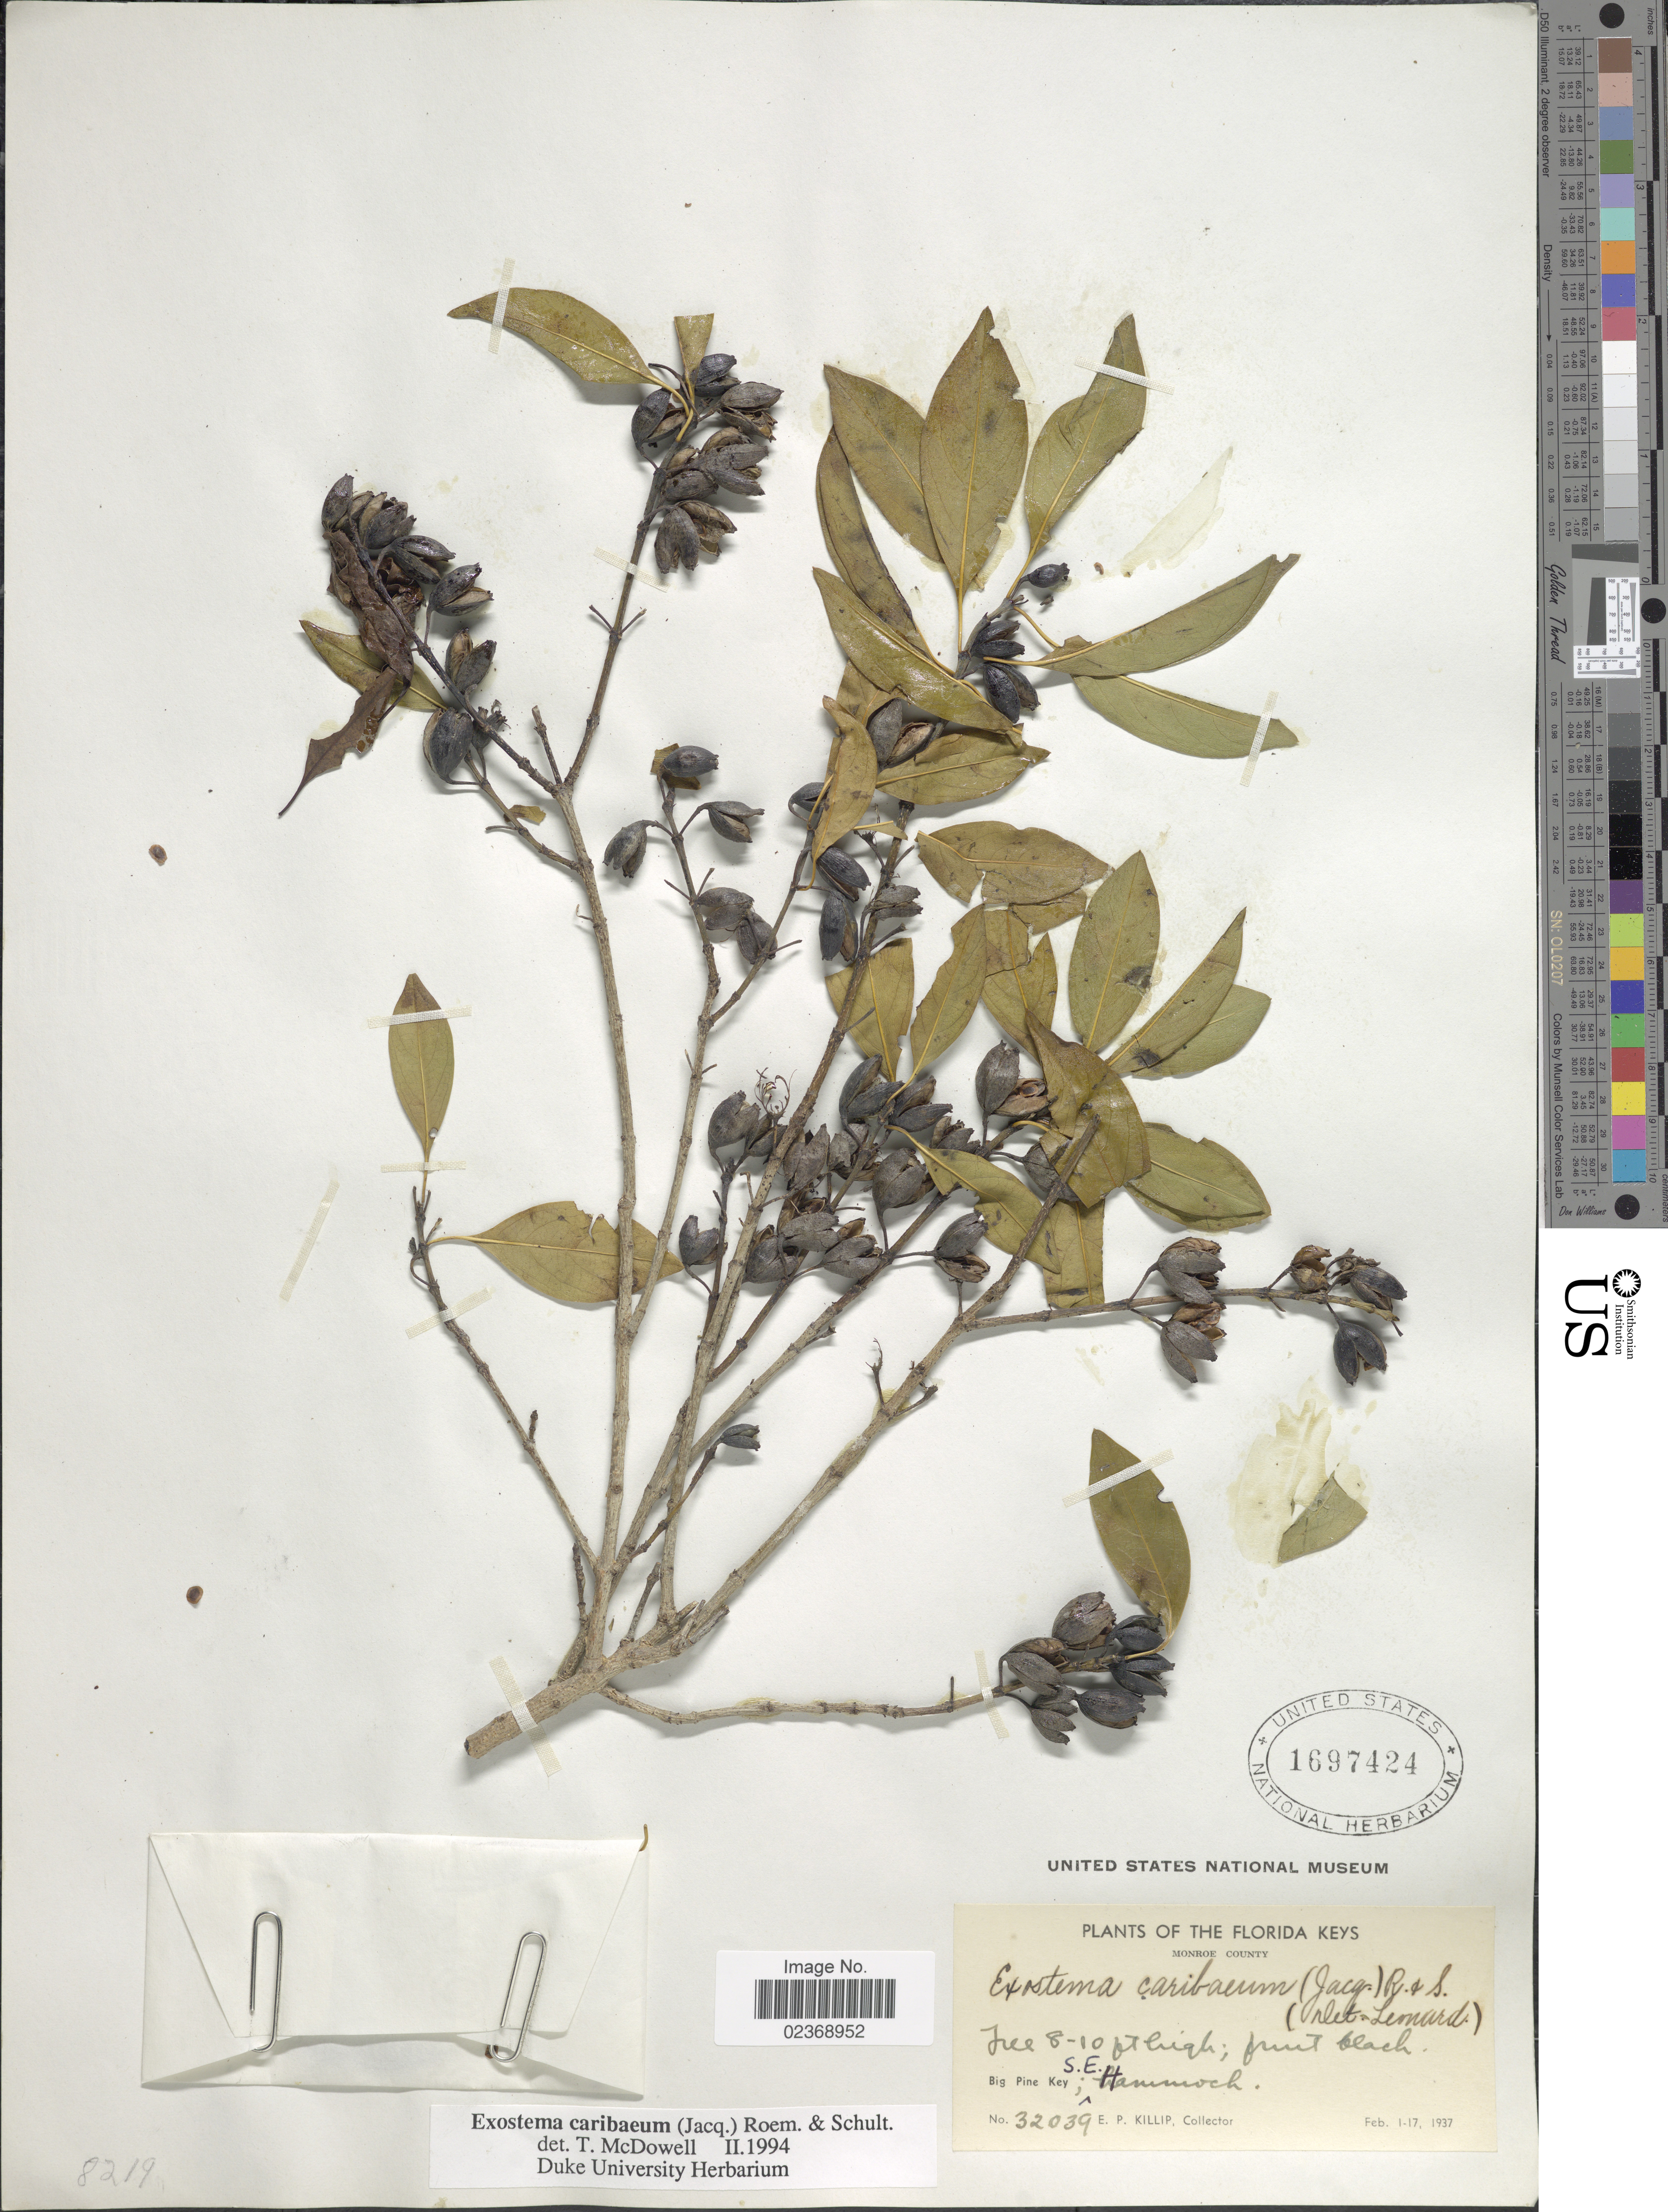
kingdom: Plantae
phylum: Tracheophyta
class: Magnoliopsida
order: Gentianales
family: Rubiaceae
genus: Exostema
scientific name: Exostema caribaeum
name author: (Jacq.) Roem. & Schult.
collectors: E. P. Killip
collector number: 32039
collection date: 1937-02-01/1937-02-17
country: United States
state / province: Florida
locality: The Florida Keys, Monroe County, Big Pine Key; S.E. Hammock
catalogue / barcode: US 1697424